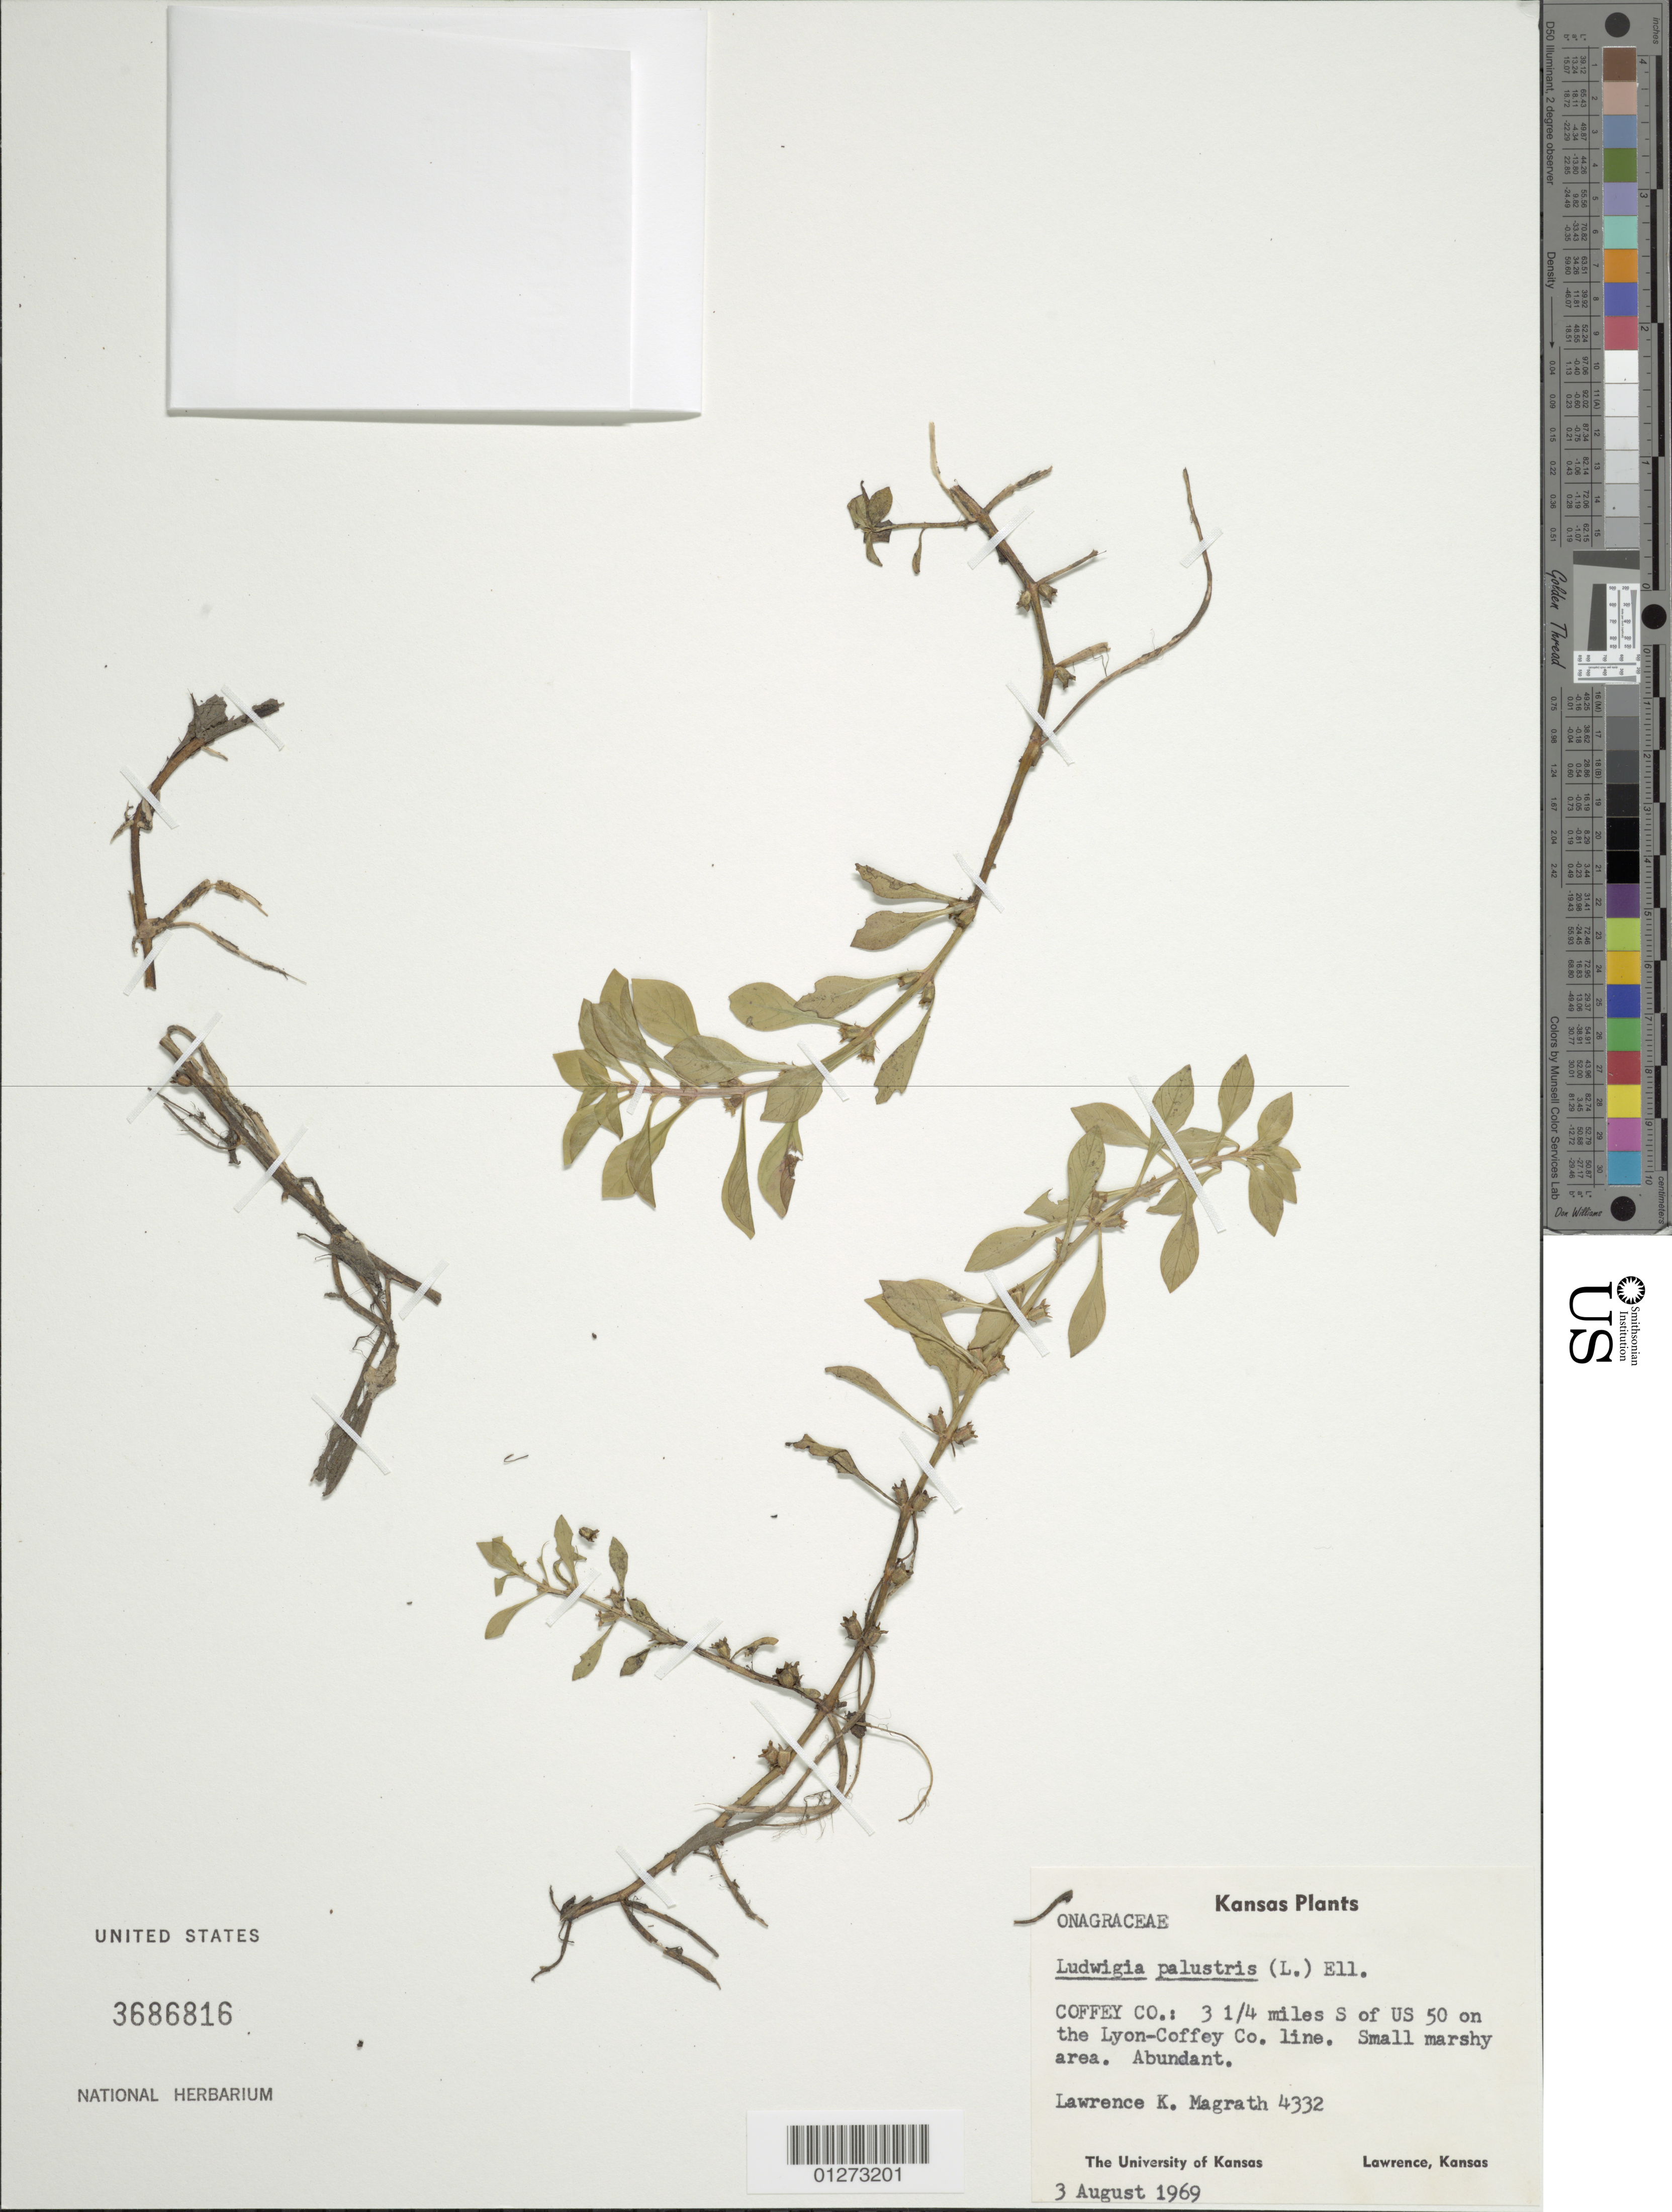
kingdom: Plantae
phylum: Tracheophyta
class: Magnoliopsida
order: Myrtales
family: Onagraceae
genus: Ludwigia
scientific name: Ludwigia palustris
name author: (L.) Elliott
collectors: L. Magrath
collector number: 4332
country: United States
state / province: Kansas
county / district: Coffey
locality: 3.25 miles S of US 50 on the Lyon-Coffey Co. line.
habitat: Small marshy area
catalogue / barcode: US 3686816